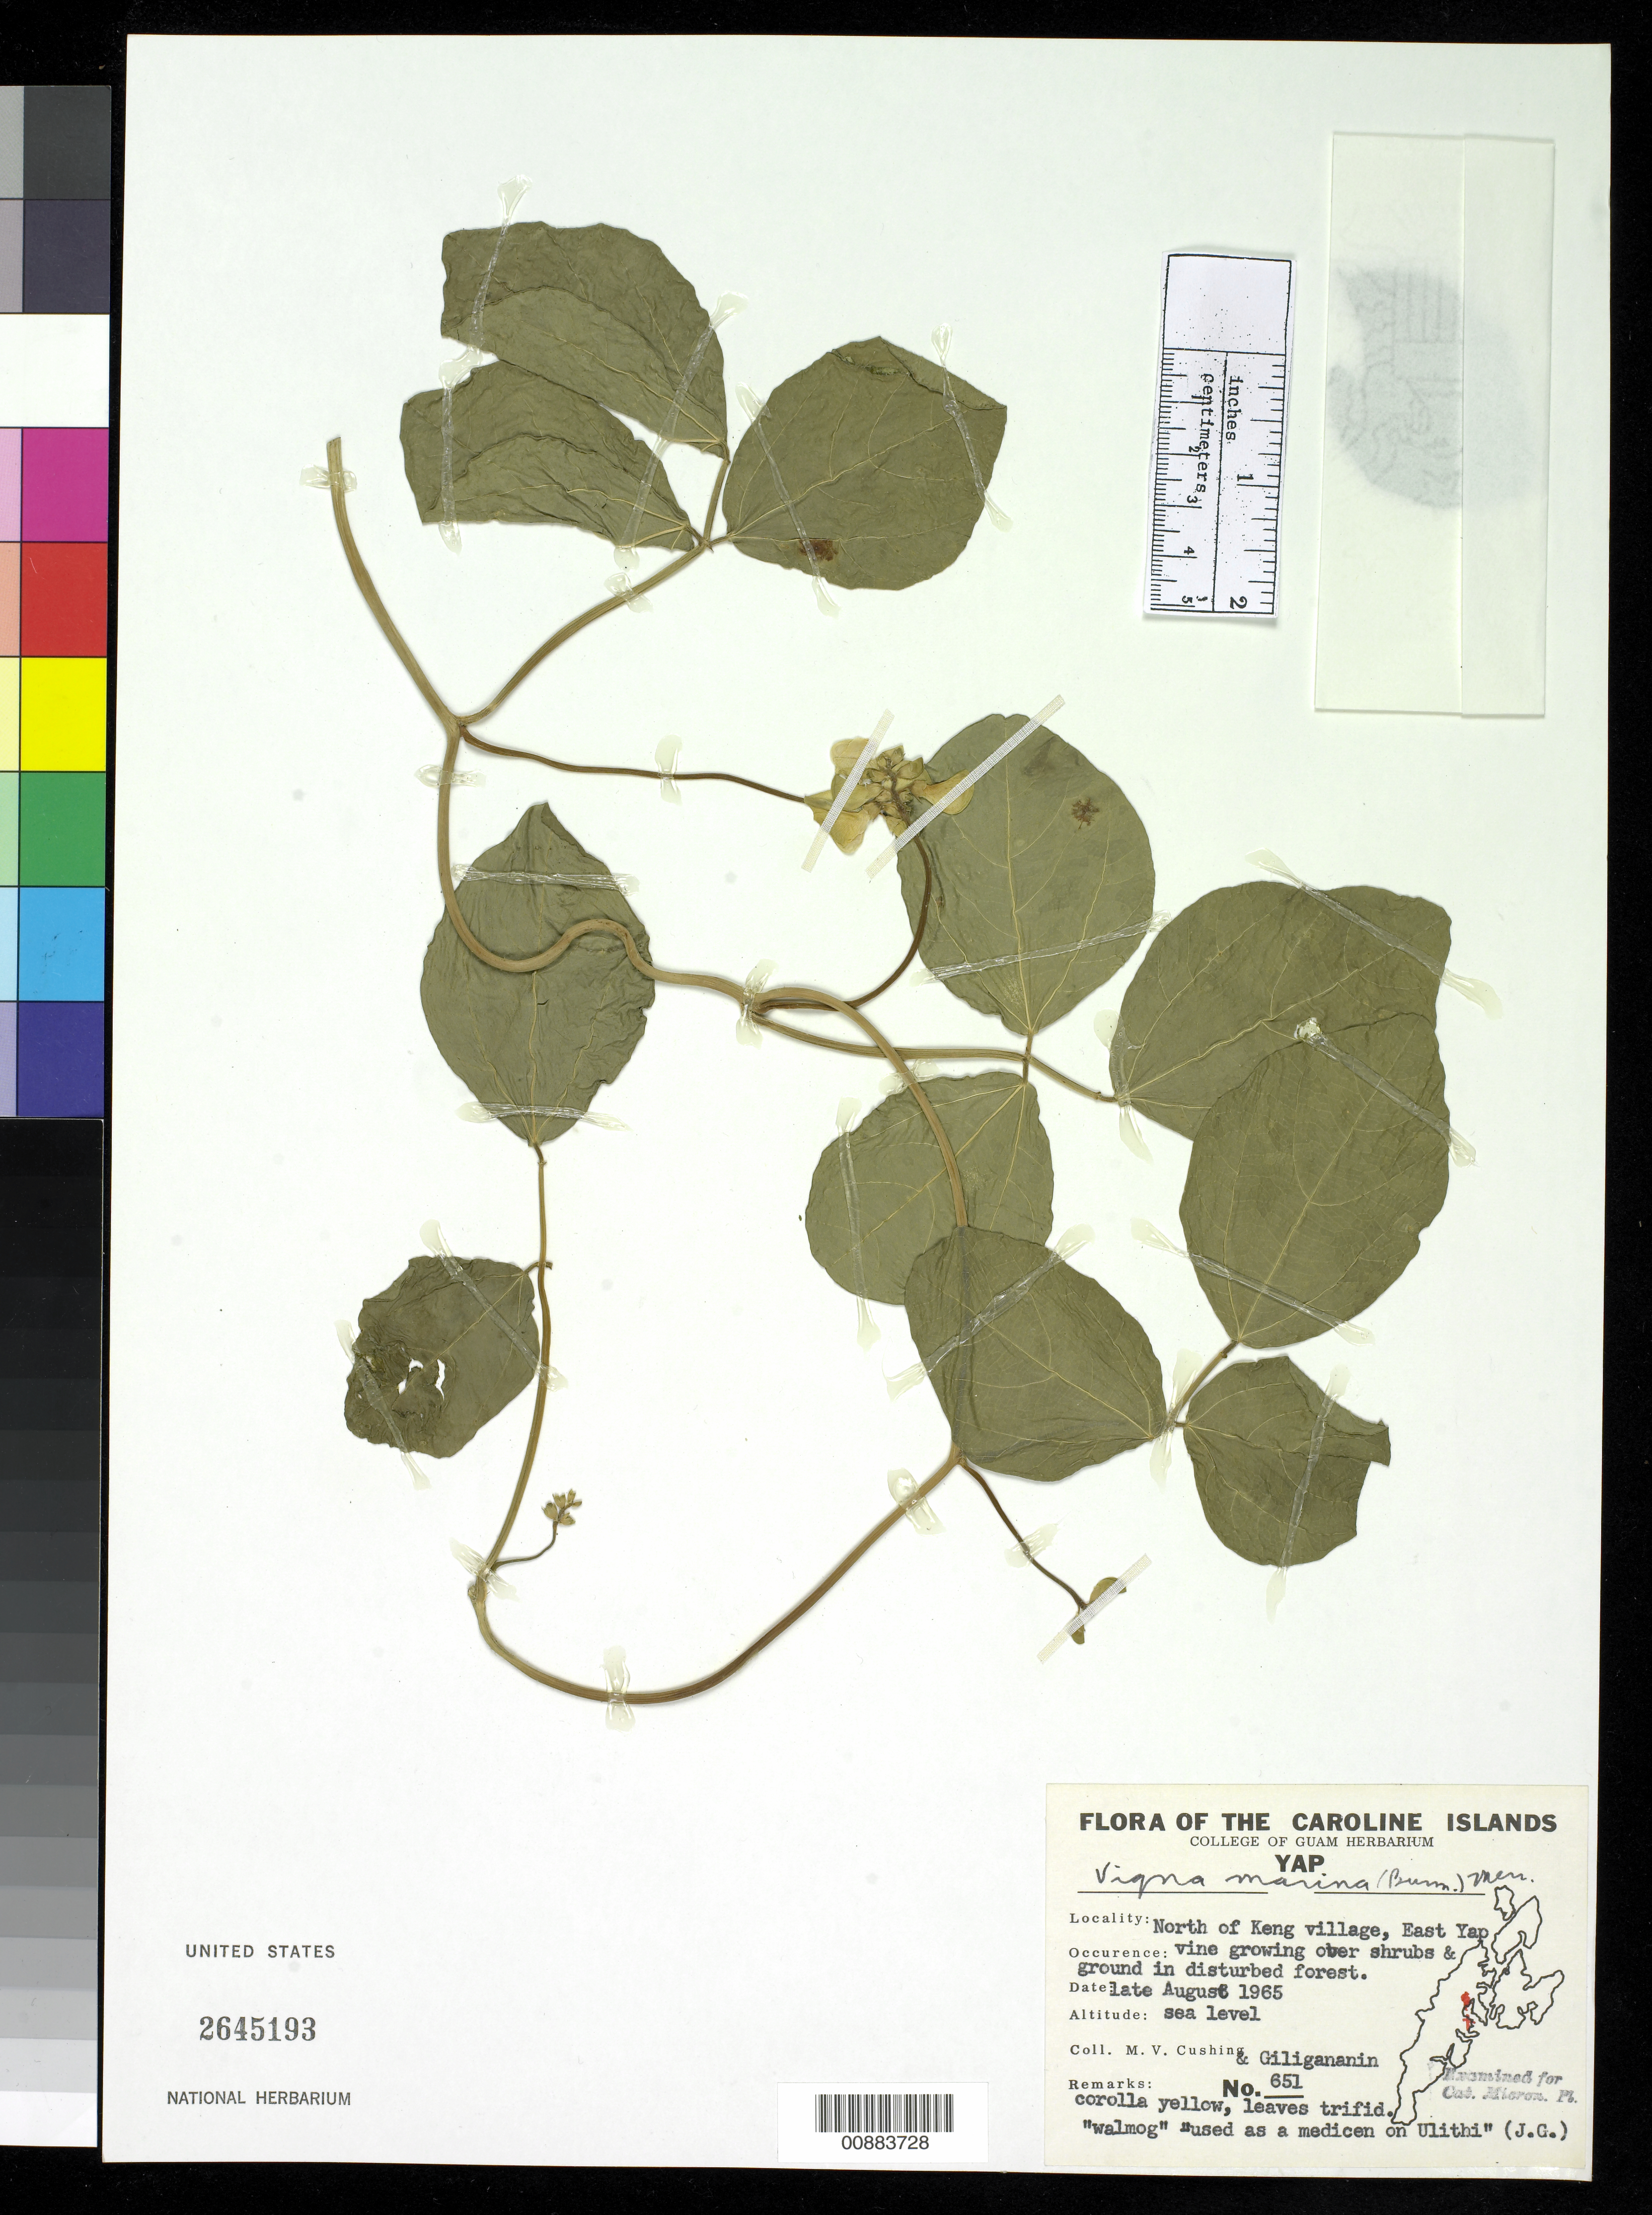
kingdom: Plantae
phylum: Tracheophyta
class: Magnoliopsida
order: Fabales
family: Fabaceae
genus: Vigna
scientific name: Vigna marina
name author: (Burm.) Merr.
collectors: M. V. Cushing & -. Giliganganin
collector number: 651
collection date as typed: Aug 1965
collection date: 1965-08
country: Micronesia, Federated States of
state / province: Yap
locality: East Yap, N of Keng village.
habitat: Disturbed forest.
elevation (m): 0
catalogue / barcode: US 2645193